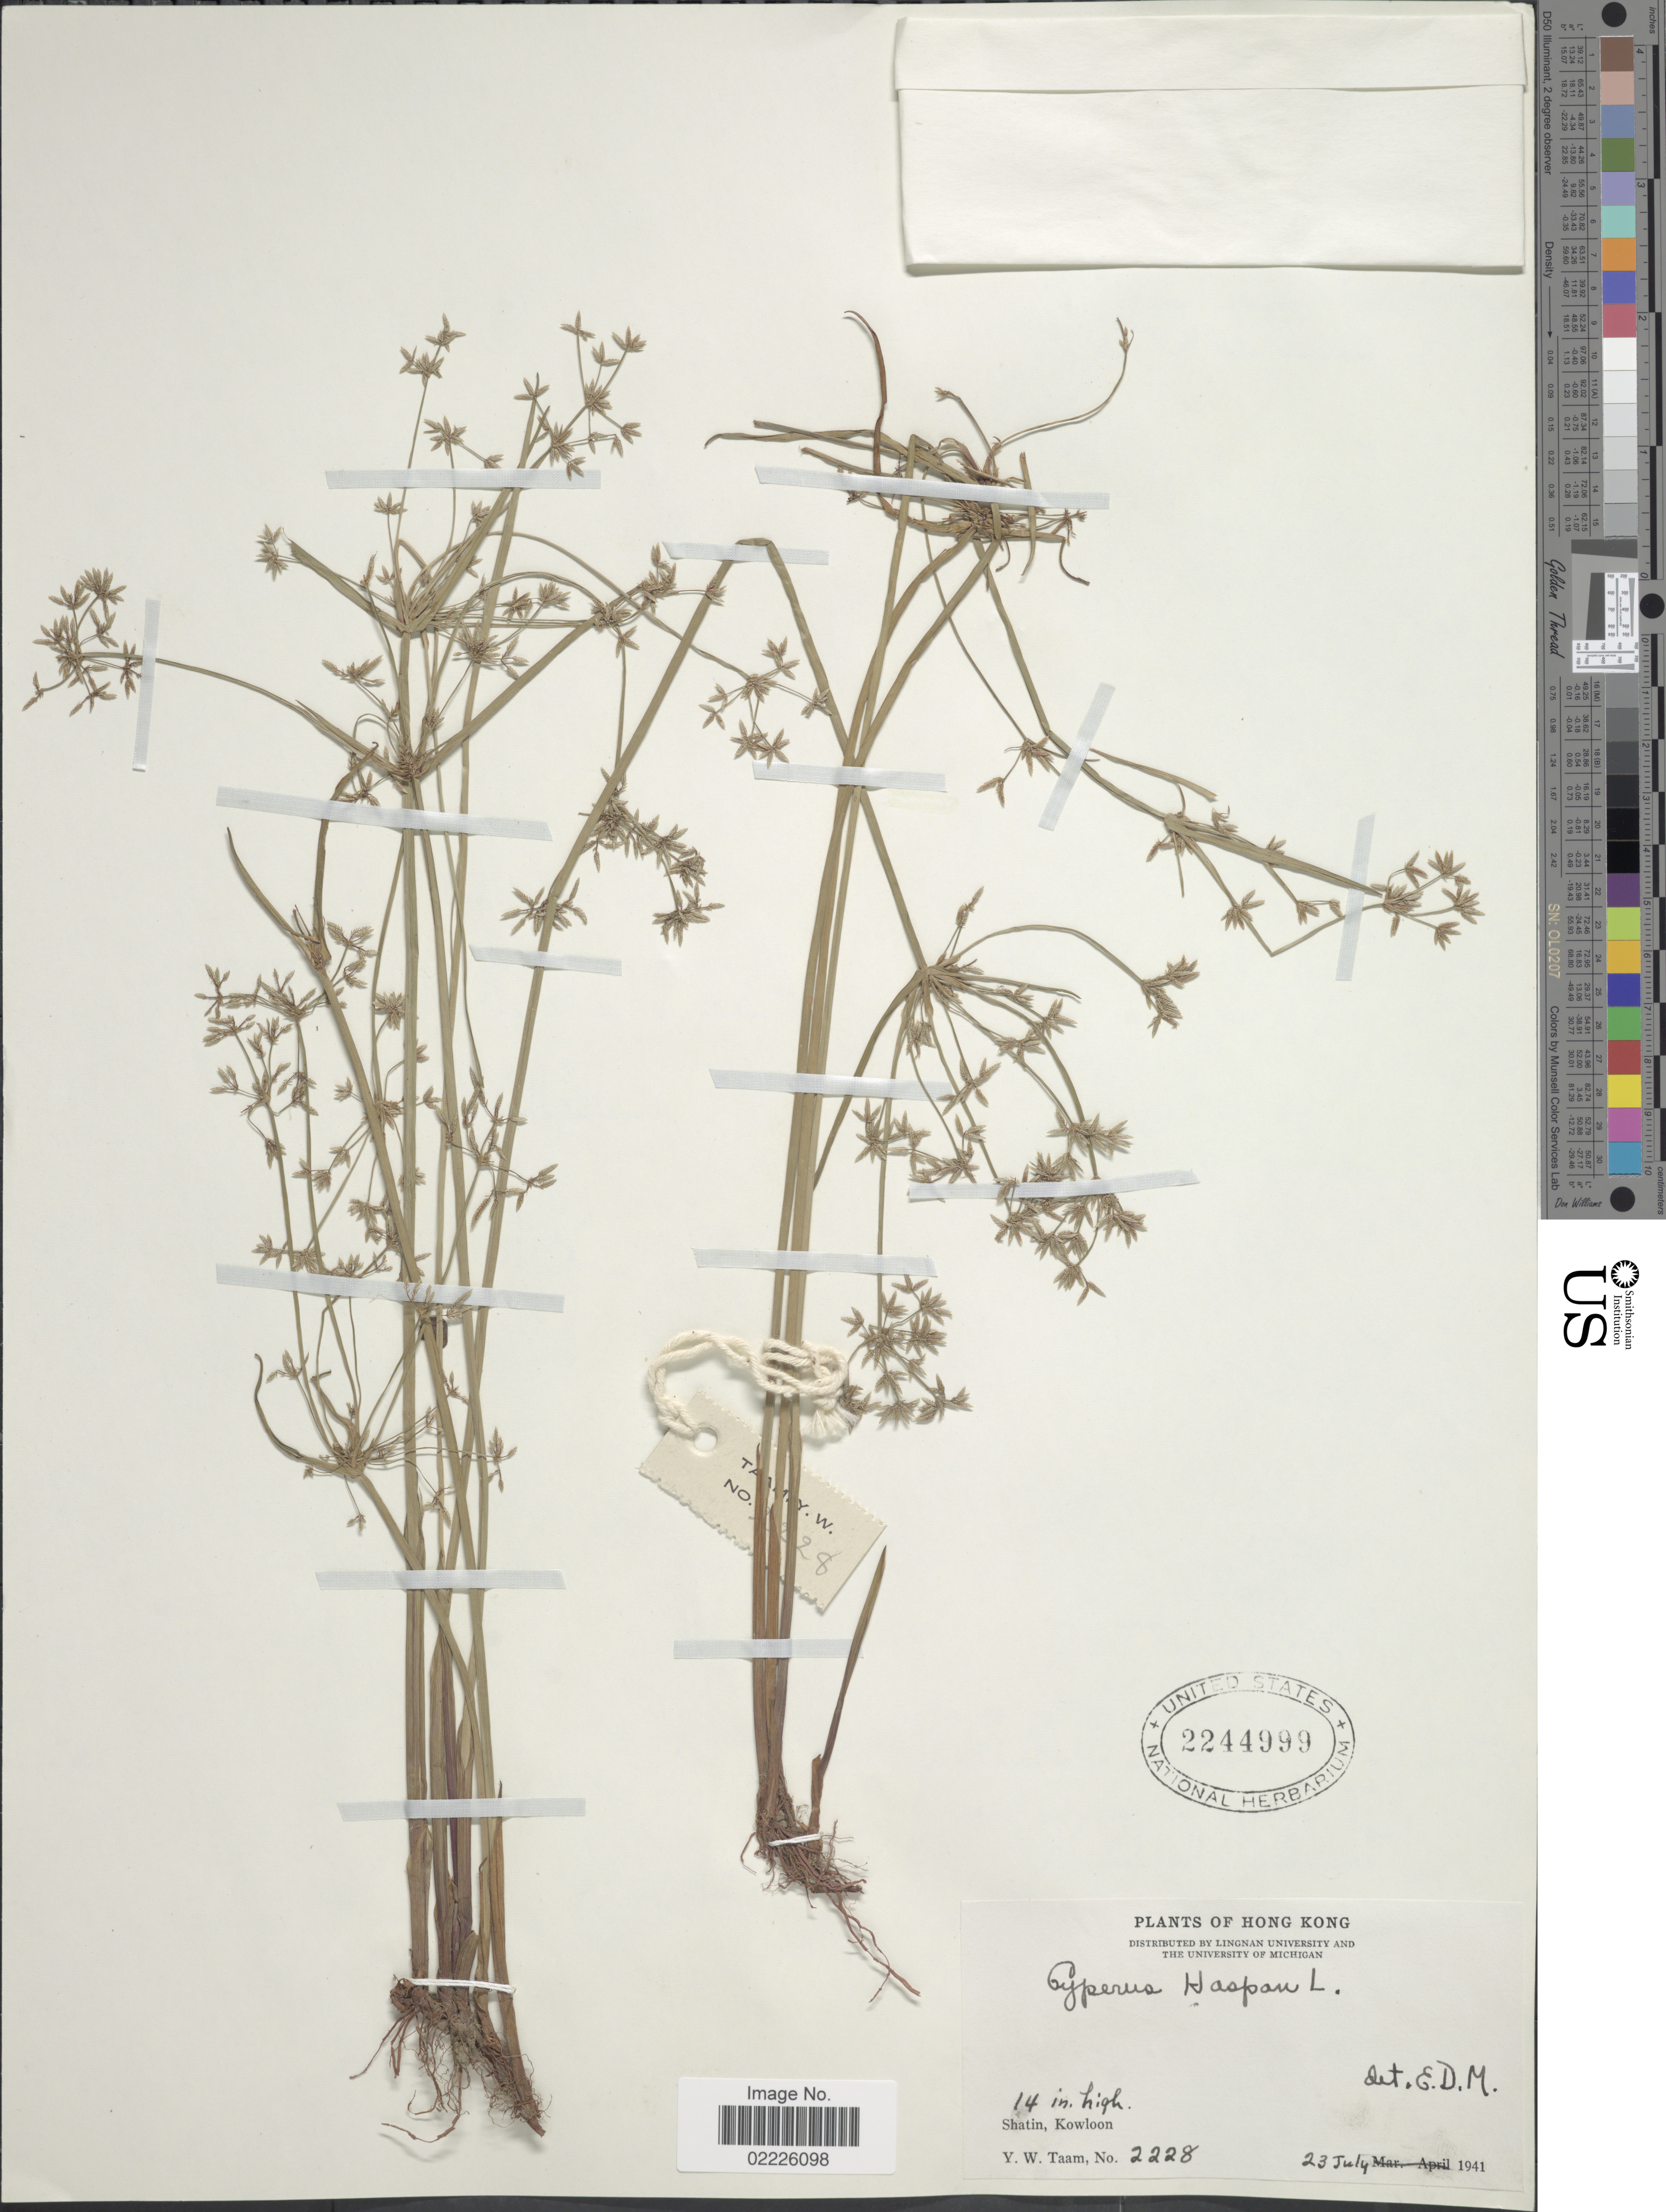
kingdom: Plantae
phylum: Tracheophyta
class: Liliopsida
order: Poales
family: Cyperaceae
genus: Cyperus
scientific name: Cyperus haspan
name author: L.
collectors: Y. W. Taam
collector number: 2228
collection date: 1941-07-23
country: China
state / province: Hong Kong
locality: Shatin, Kowloon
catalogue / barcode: US 2244999